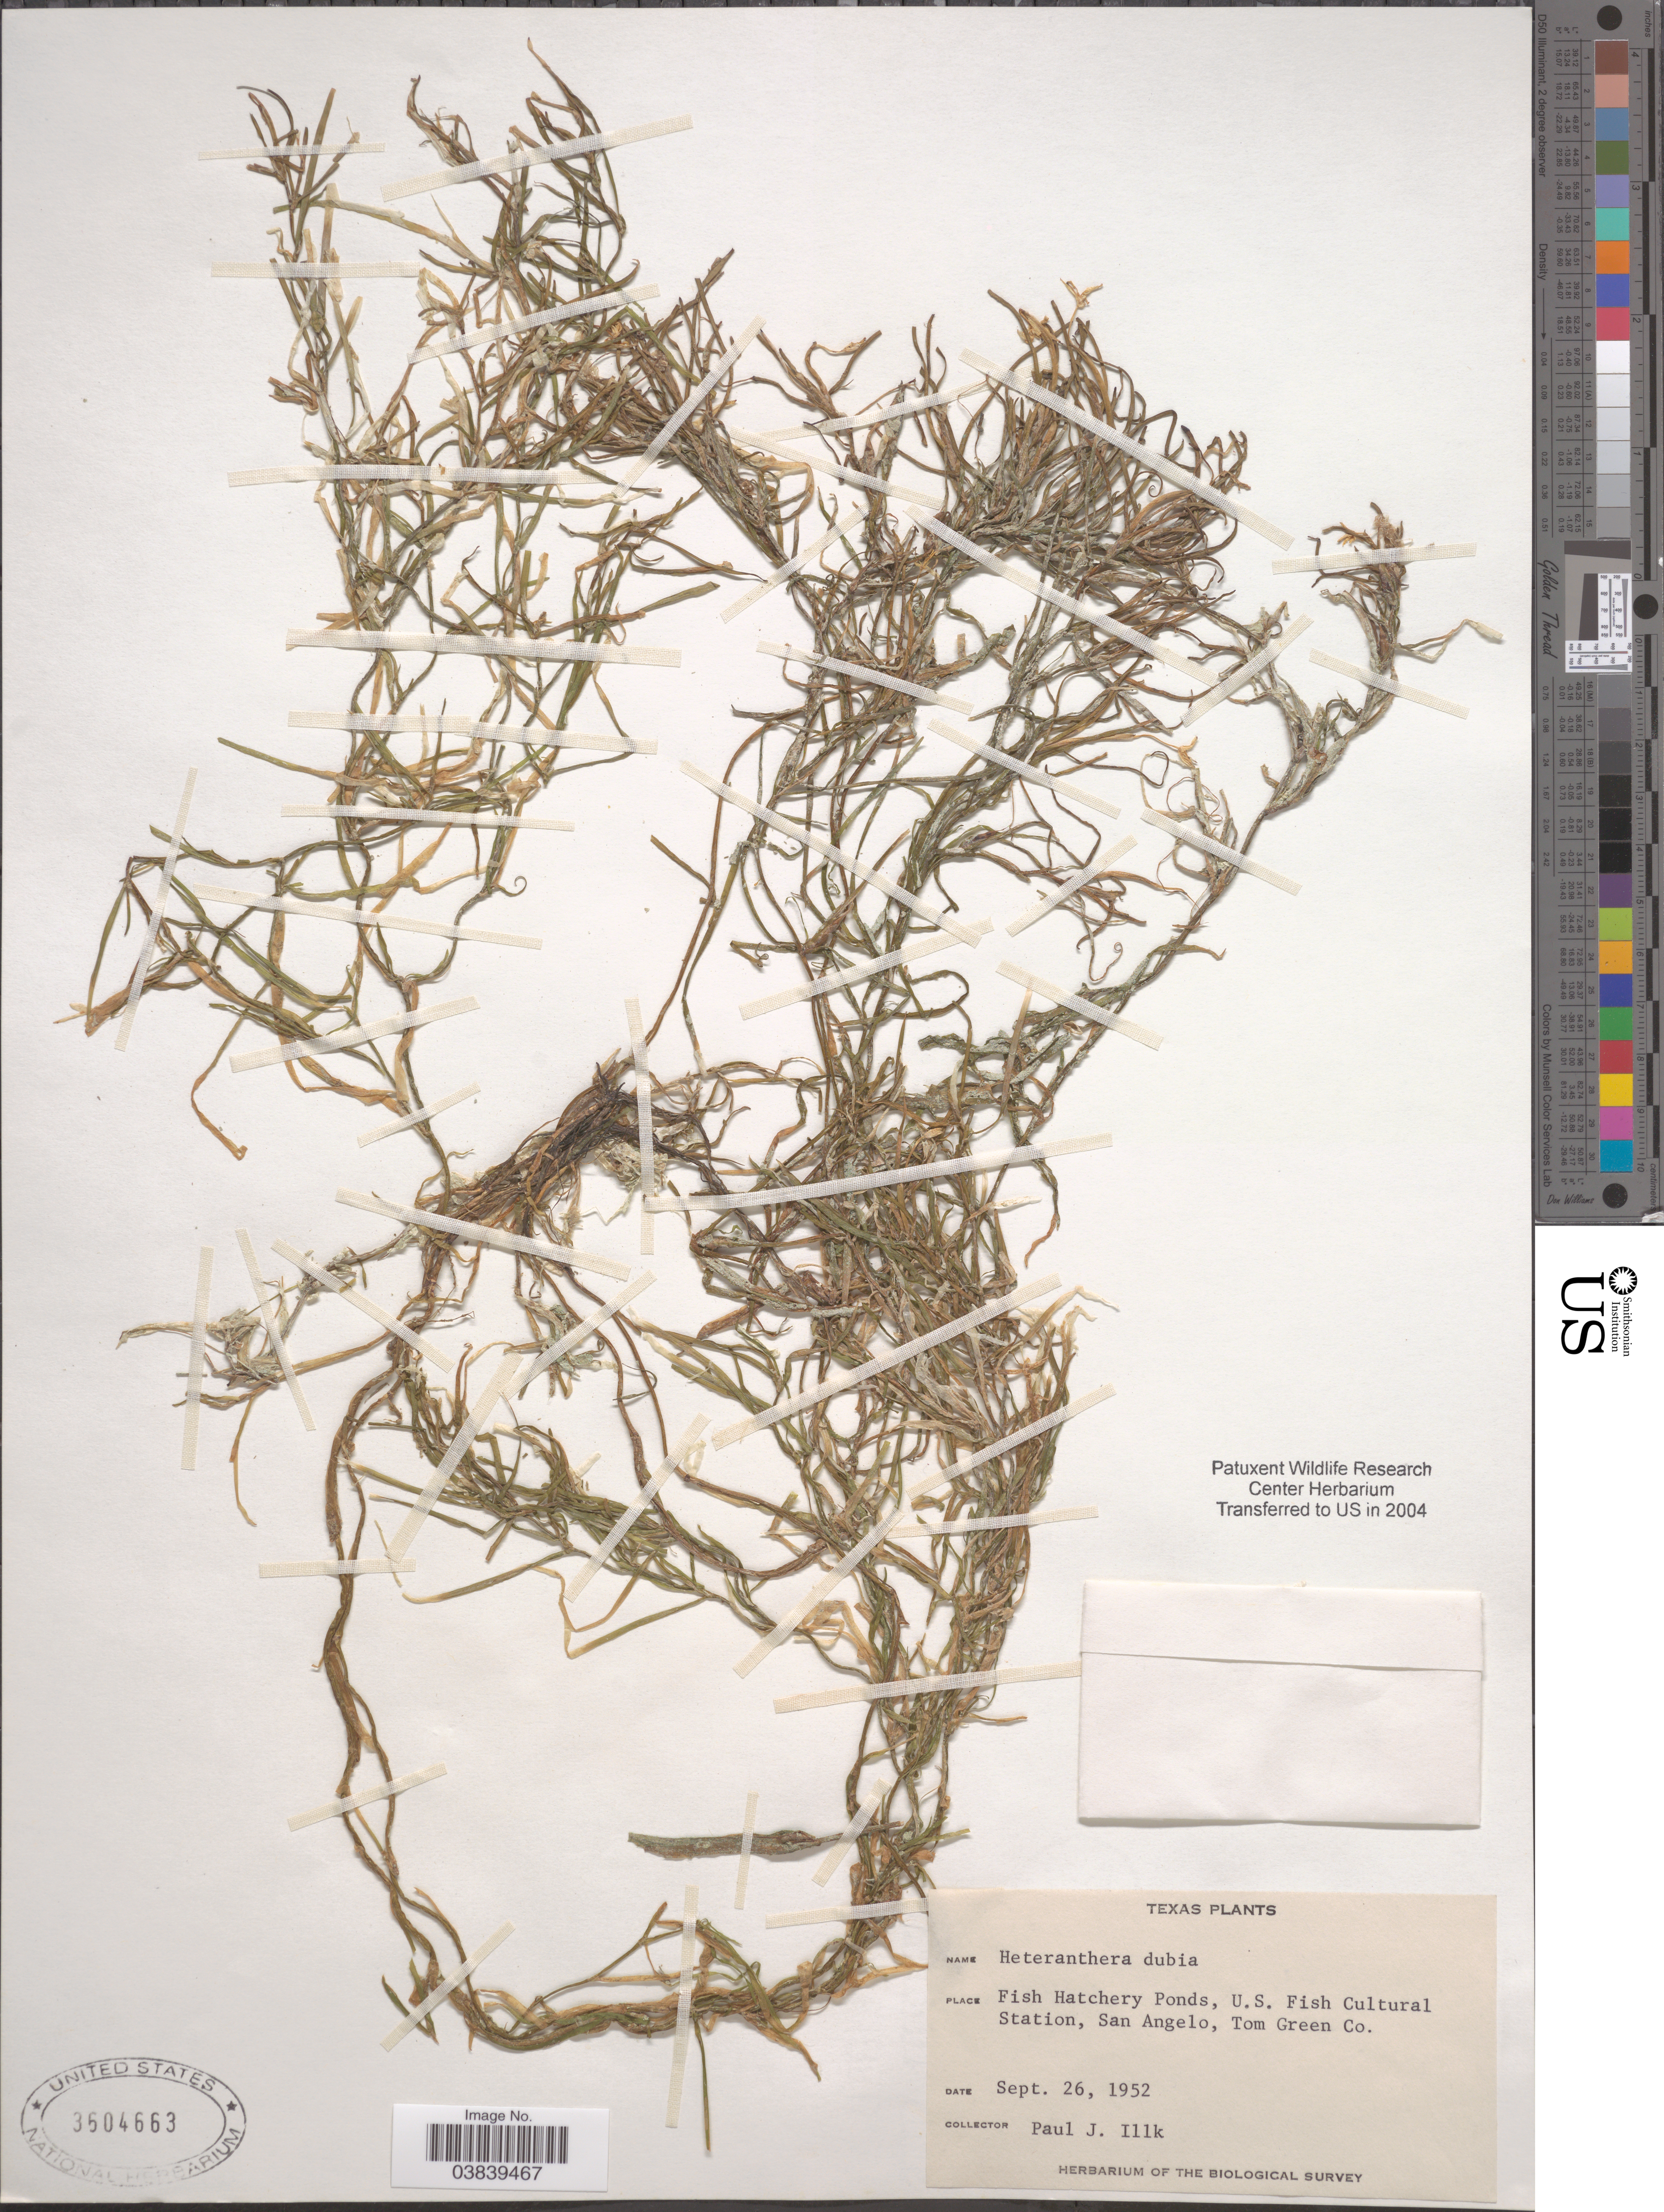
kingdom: Plantae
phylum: Tracheophyta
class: Liliopsida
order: Commelinales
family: Pontederiaceae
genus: Heteranthera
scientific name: Heteranthera dubia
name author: (Jacq.) MacMill.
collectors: P. Illk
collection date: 1952-09-26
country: United States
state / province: Texas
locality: Fish Hatchery Ponds, U.S. Fish Cultural Station, San Angelo, Tom Green Co.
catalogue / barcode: US 3604663